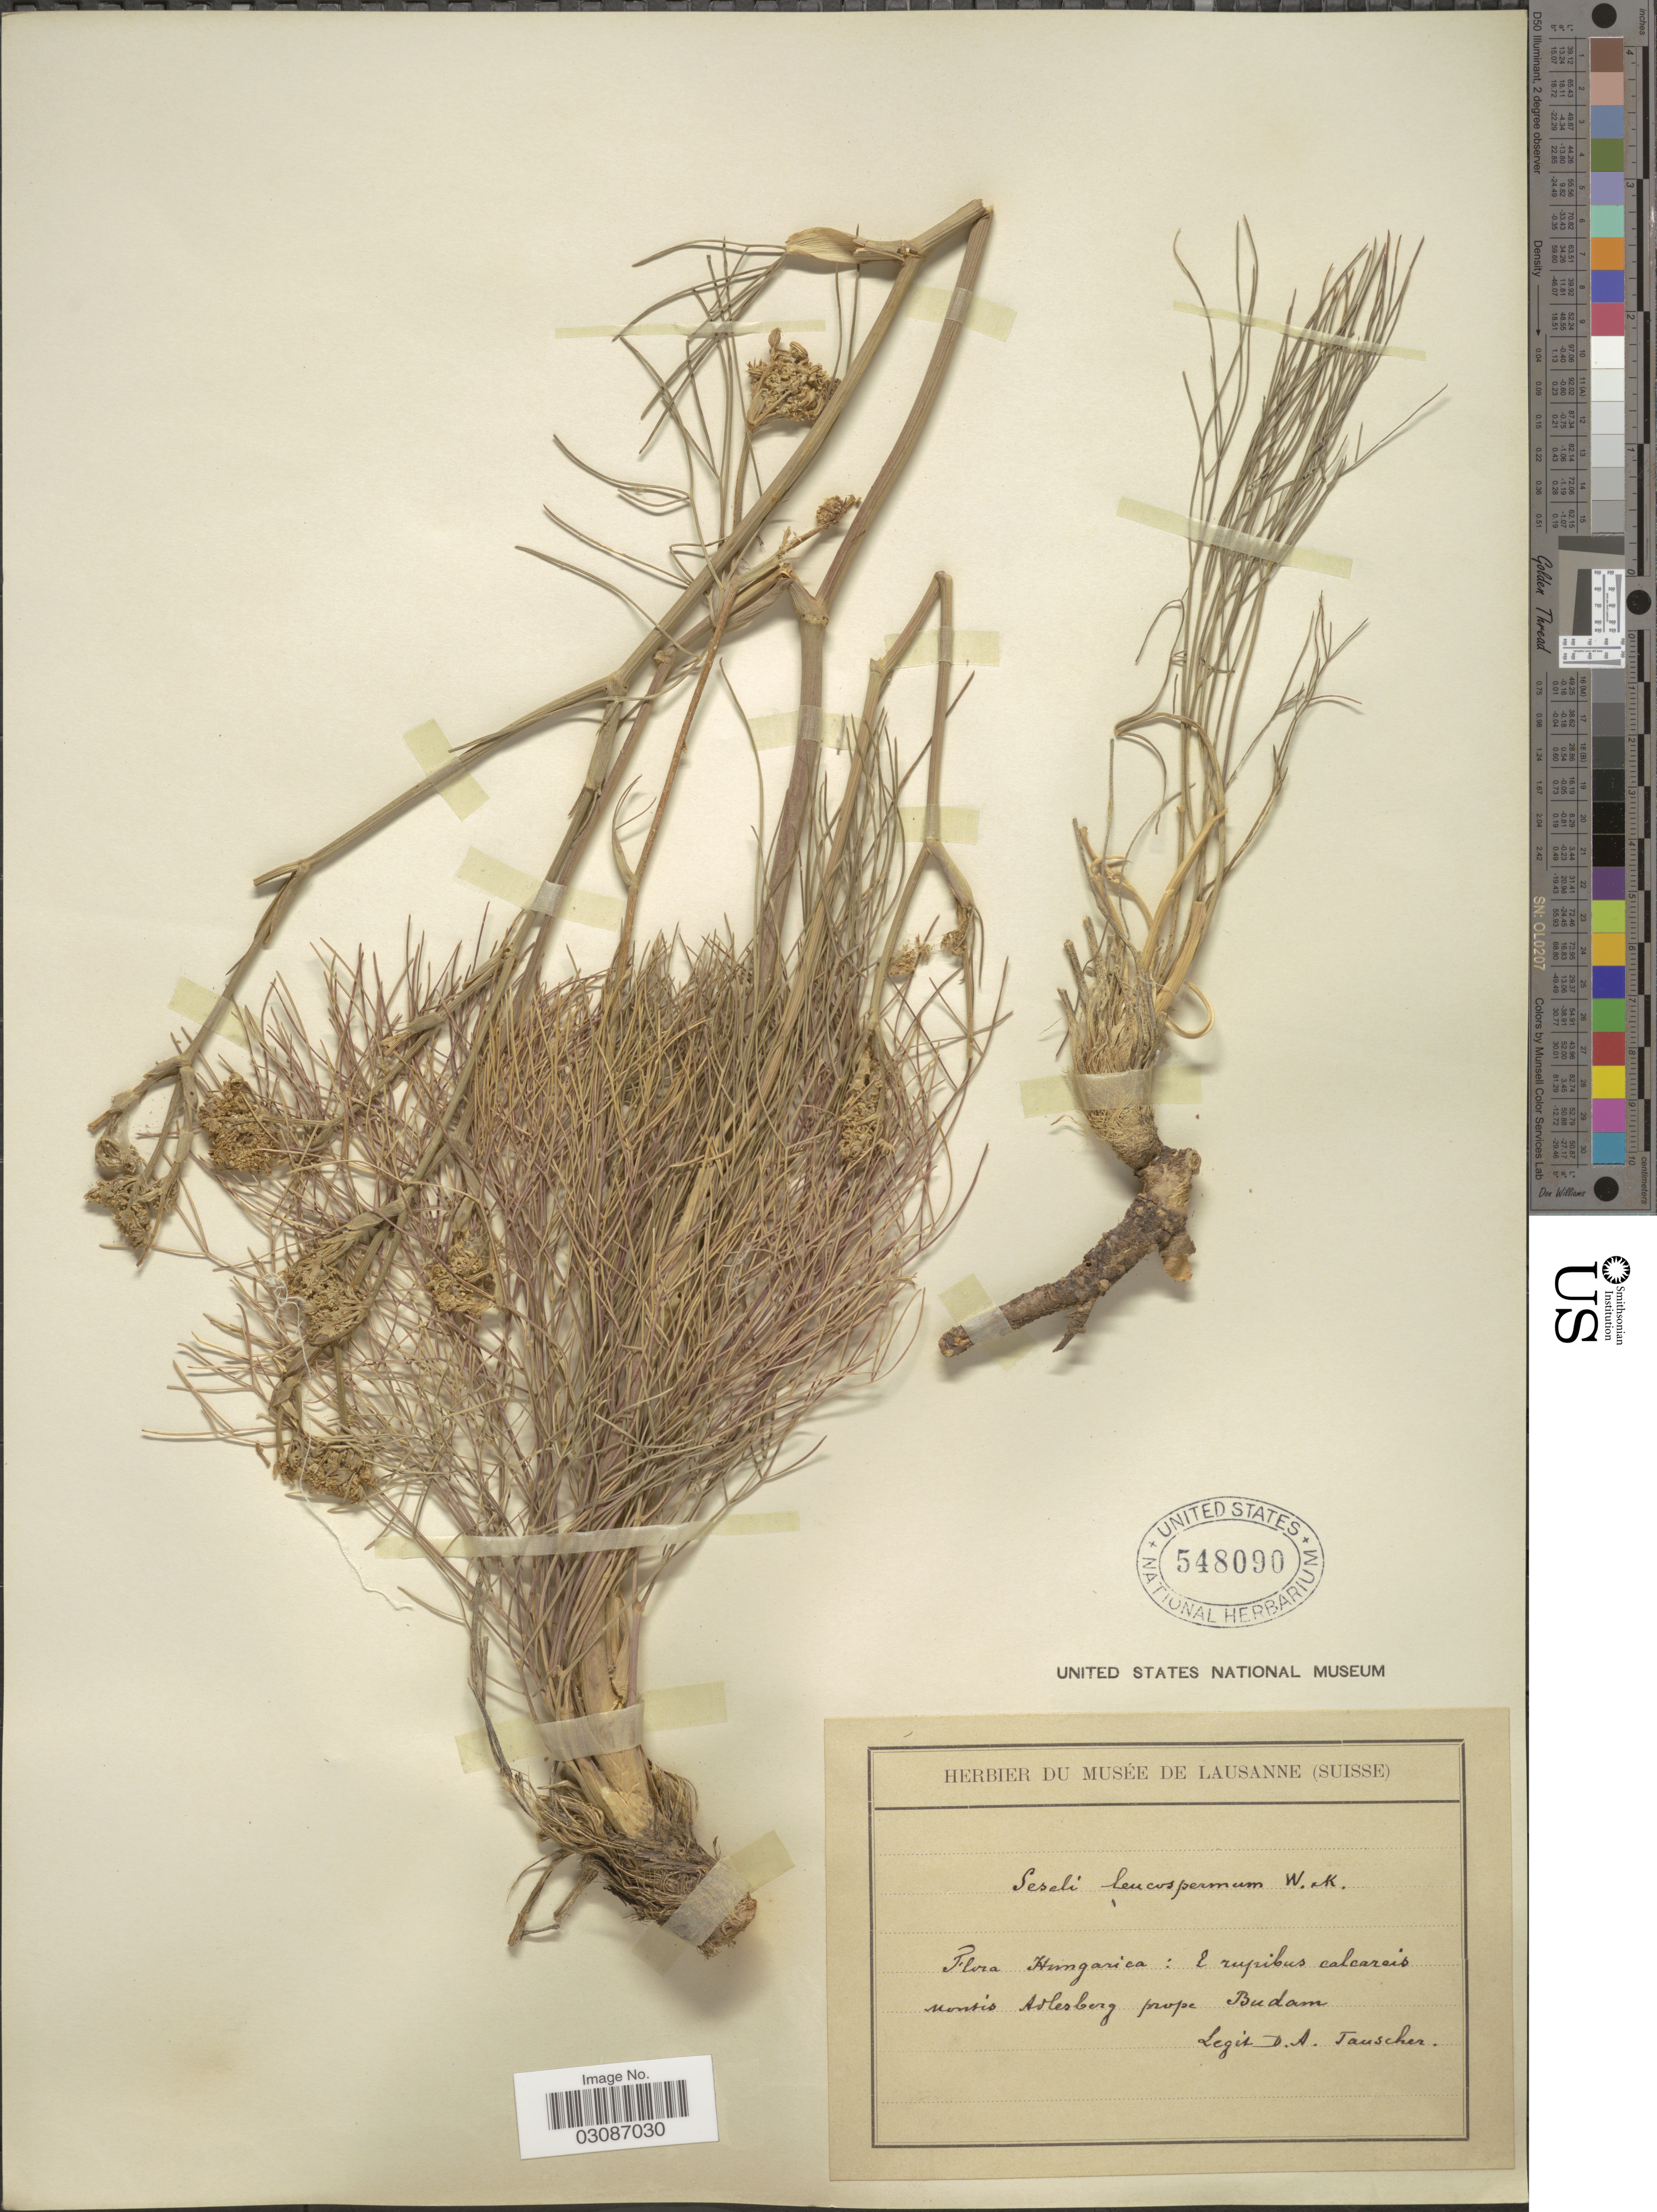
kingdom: Plantae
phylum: Tracheophyta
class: Magnoliopsida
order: Apiales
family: Apiaceae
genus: Seseli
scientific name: Seseli leucospermum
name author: Waldst. & Kit.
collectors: D. Tauscher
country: Hungary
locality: Montis Adlerberg prope Budam.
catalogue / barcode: US 548090